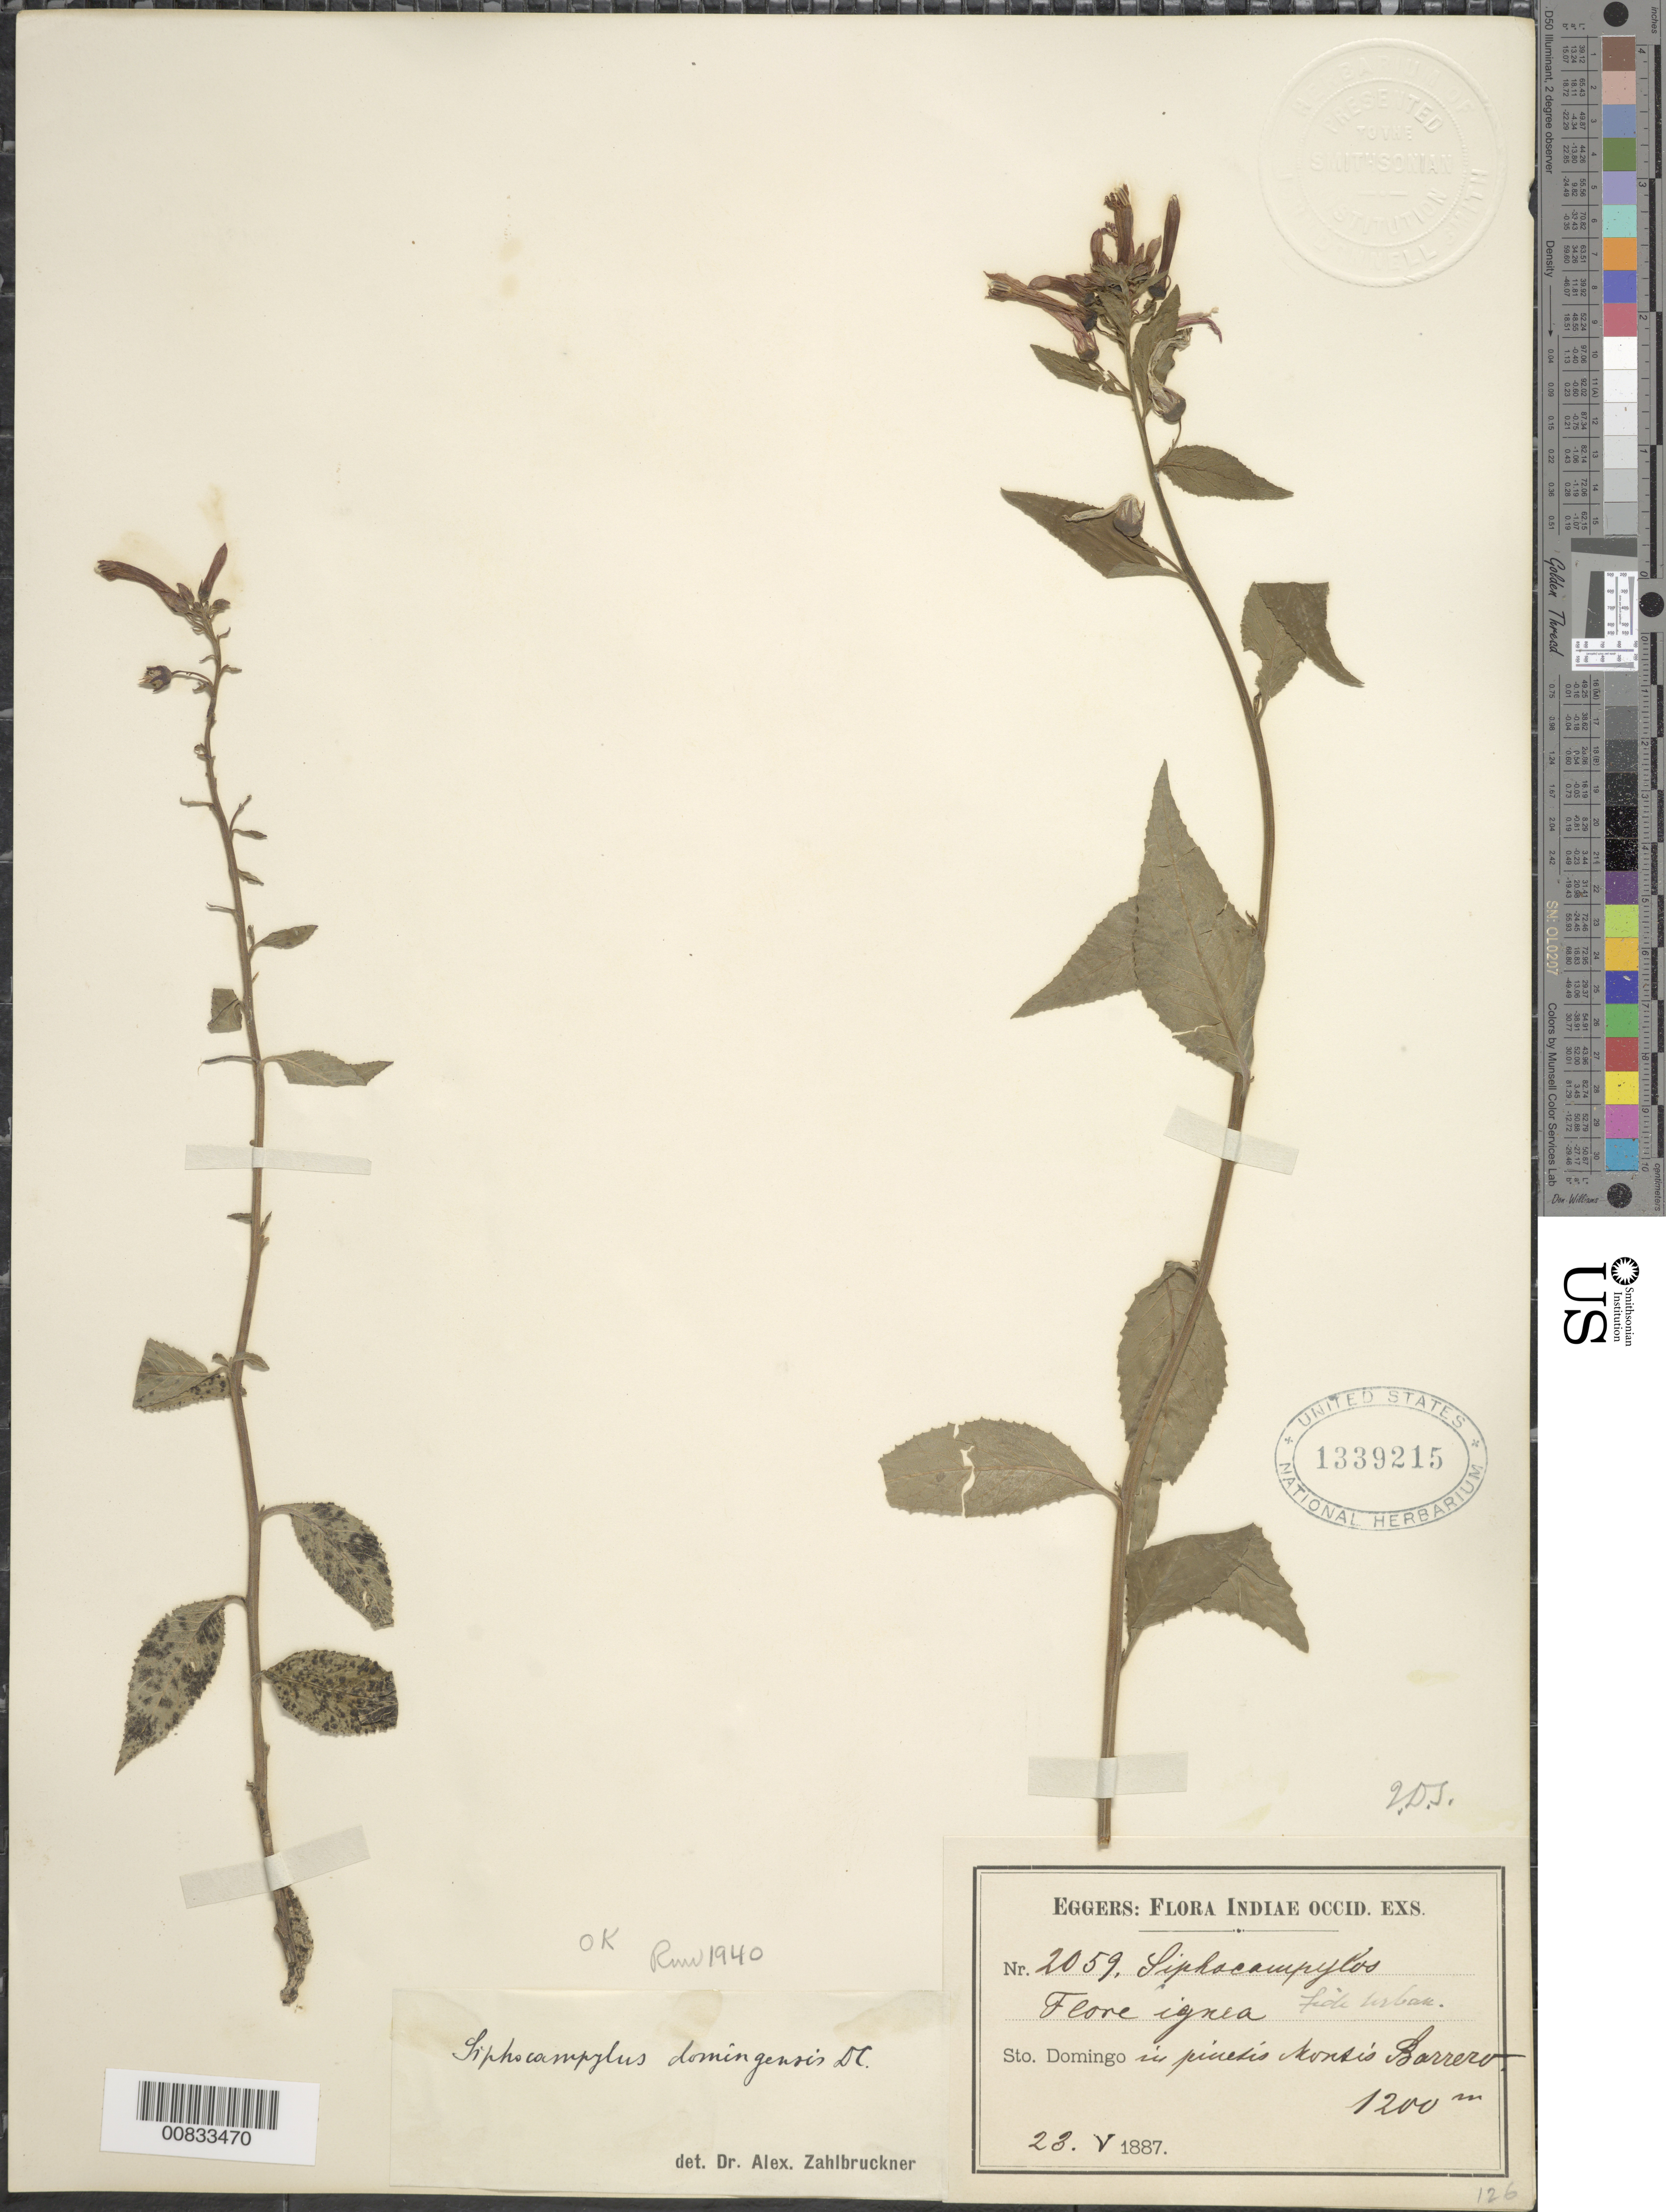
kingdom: Plantae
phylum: Tracheophyta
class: Magnoliopsida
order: Asterales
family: Campanulaceae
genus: Siphocampylus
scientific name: Siphocampylus domingensis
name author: A. DC.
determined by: Zahlbruckner, A.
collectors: H. F. A. von Eggers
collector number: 2059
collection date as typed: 23 May 1887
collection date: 1887-05-23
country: Dominican Republic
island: Hispaniola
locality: Montes Barrero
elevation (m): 1200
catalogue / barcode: US 1339215